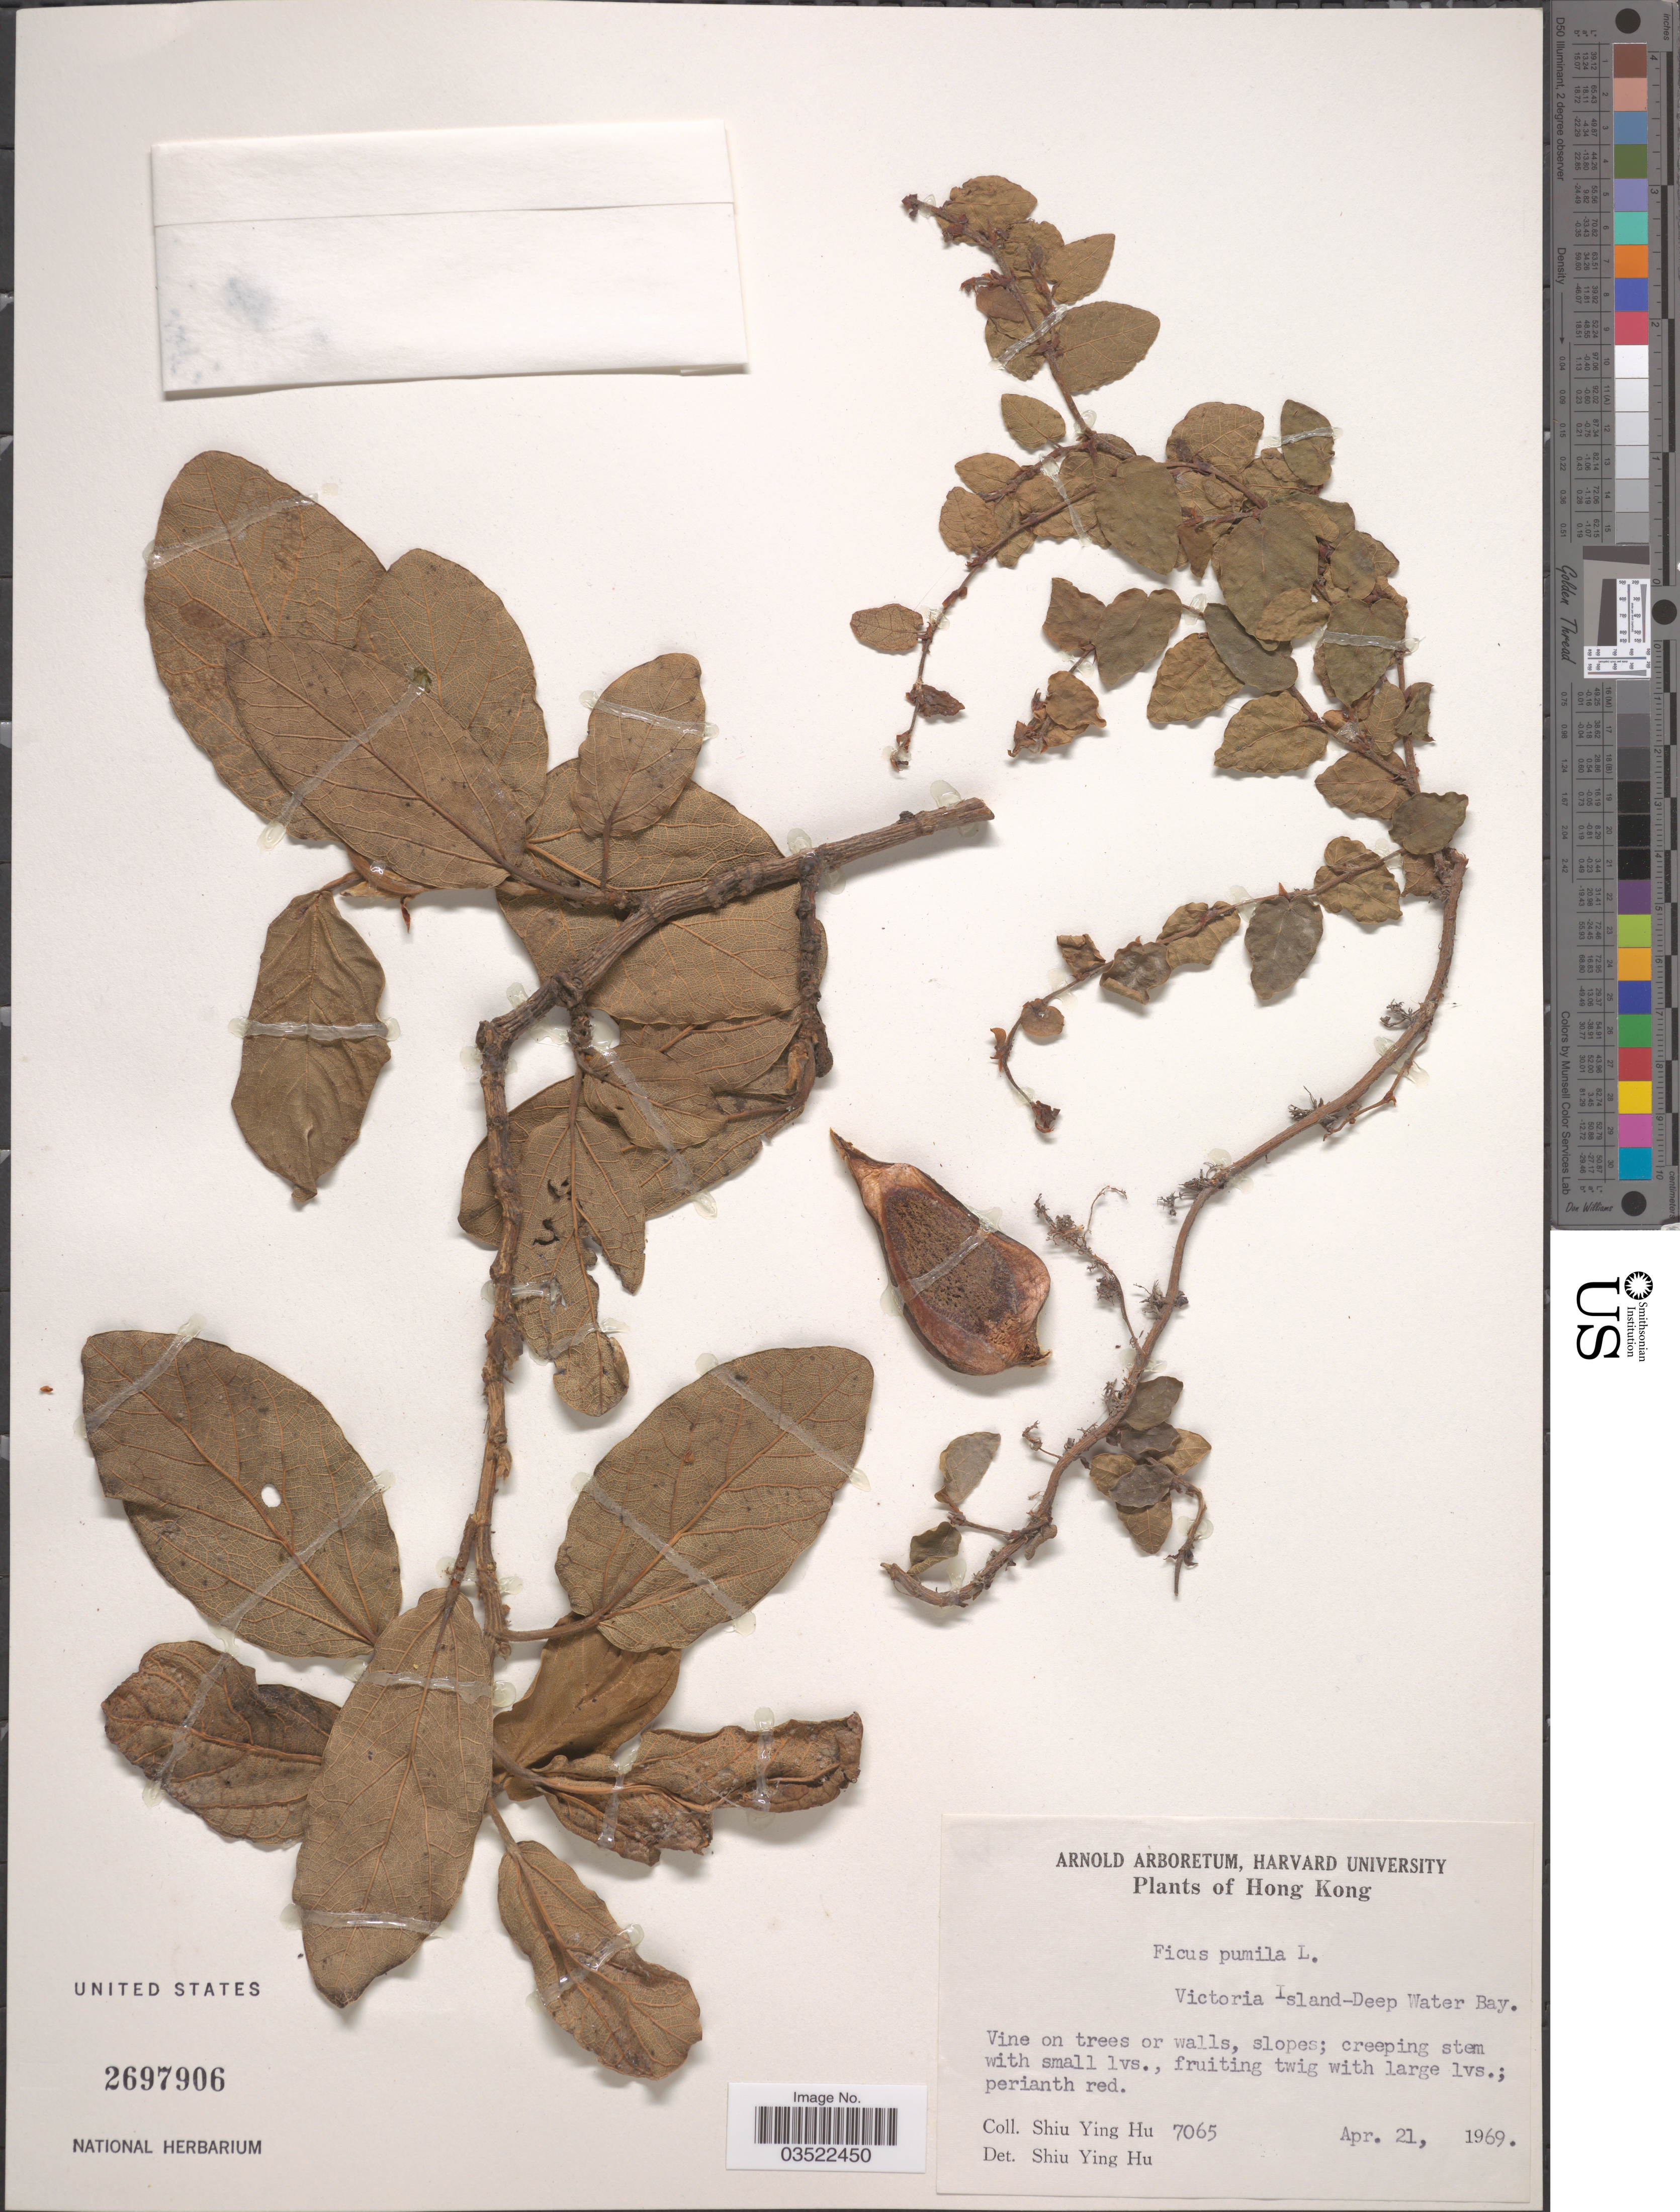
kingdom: Plantae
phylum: Tracheophyta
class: Magnoliopsida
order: Rosales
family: Moraceae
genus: Ficus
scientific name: Ficus pumila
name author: L.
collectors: S. Y. Hu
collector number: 7065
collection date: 1969-04-21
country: China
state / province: Hong Kong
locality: Victoria Island-Deep Water Bay.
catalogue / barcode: US 2697906